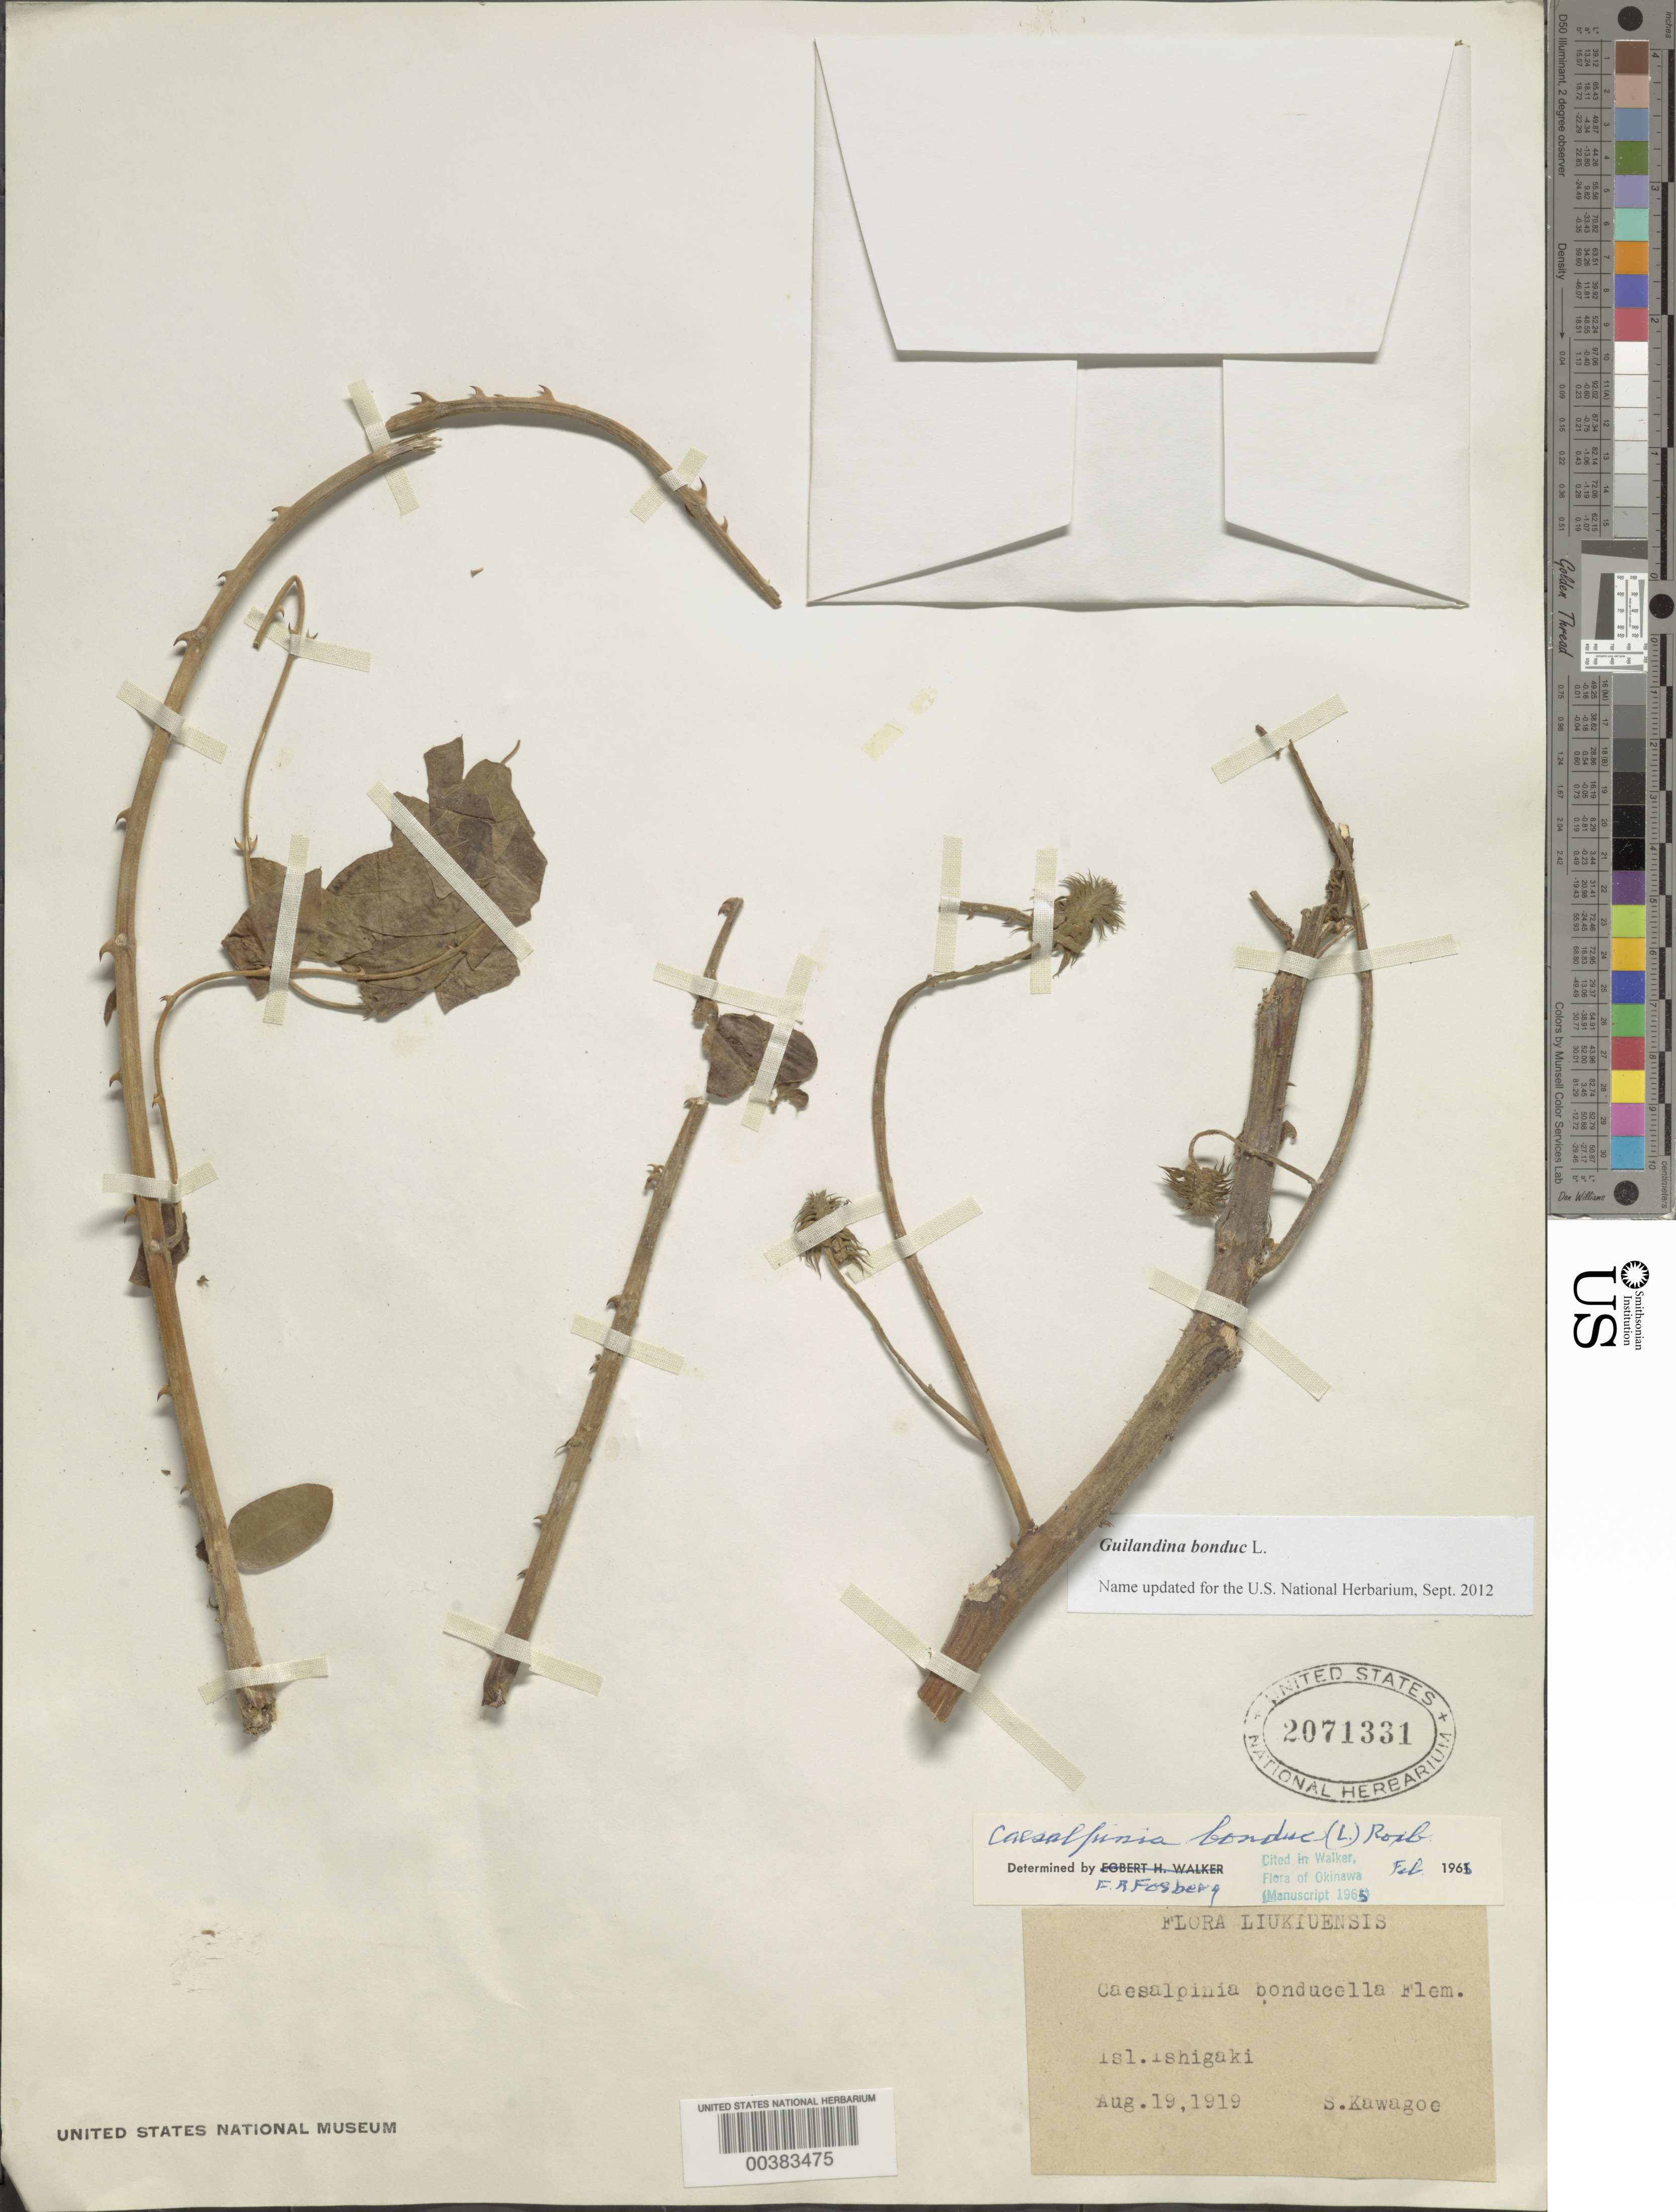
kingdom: Plantae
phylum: Tracheophyta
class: Magnoliopsida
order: Fabales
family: Fabaceae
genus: Guilandina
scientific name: Guilandina bonduc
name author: L.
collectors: S. Kawagoe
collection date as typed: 19 Aug 1919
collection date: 1919-08-19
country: Japan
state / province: Okinawa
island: Ishigaki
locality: Sakishima is.; ishigaki i. [Sakishima Is.]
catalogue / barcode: US 2071331